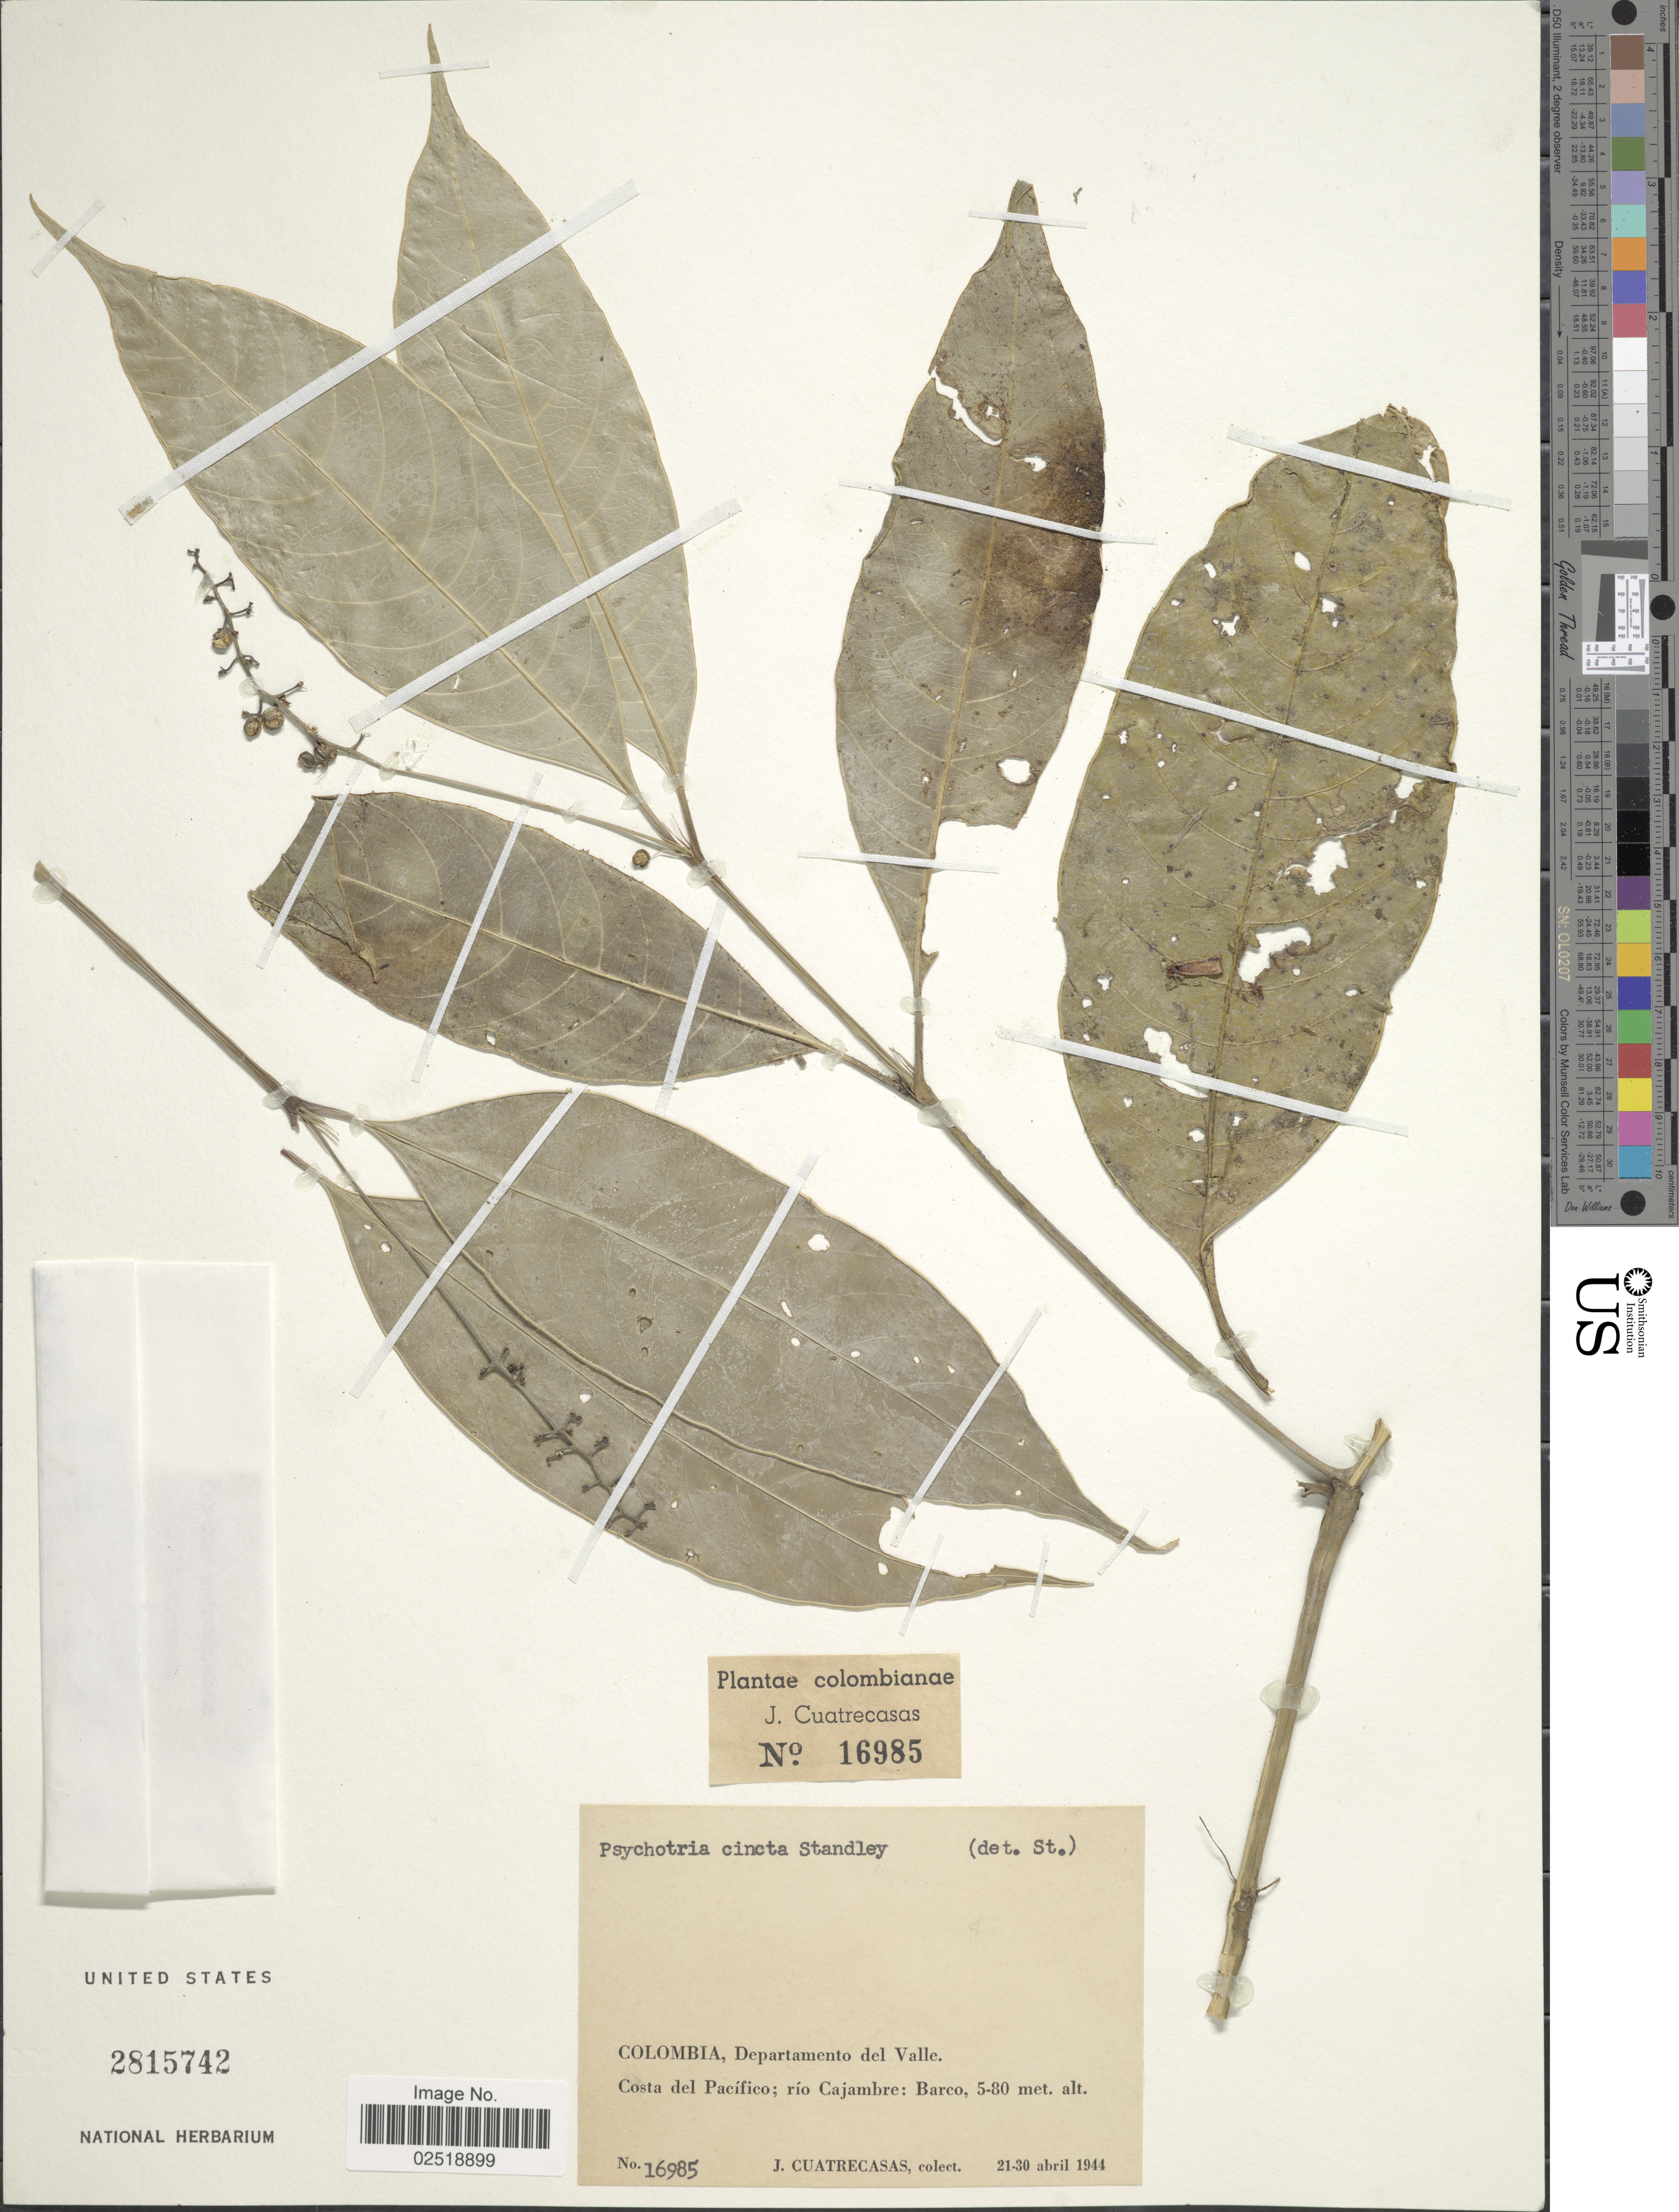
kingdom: Plantae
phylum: Tracheophyta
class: Magnoliopsida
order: Gentianales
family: Rubiaceae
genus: Psychotria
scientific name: Psychotria cincta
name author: Standl.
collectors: J. Cuatrecasas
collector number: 16985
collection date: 1944-04-21/1944-04-30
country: Colombia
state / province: Valle del Cauca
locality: Departamento del Valle, Costa del Pacífico; rio Cajambre: Barco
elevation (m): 5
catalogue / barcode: US 2815742